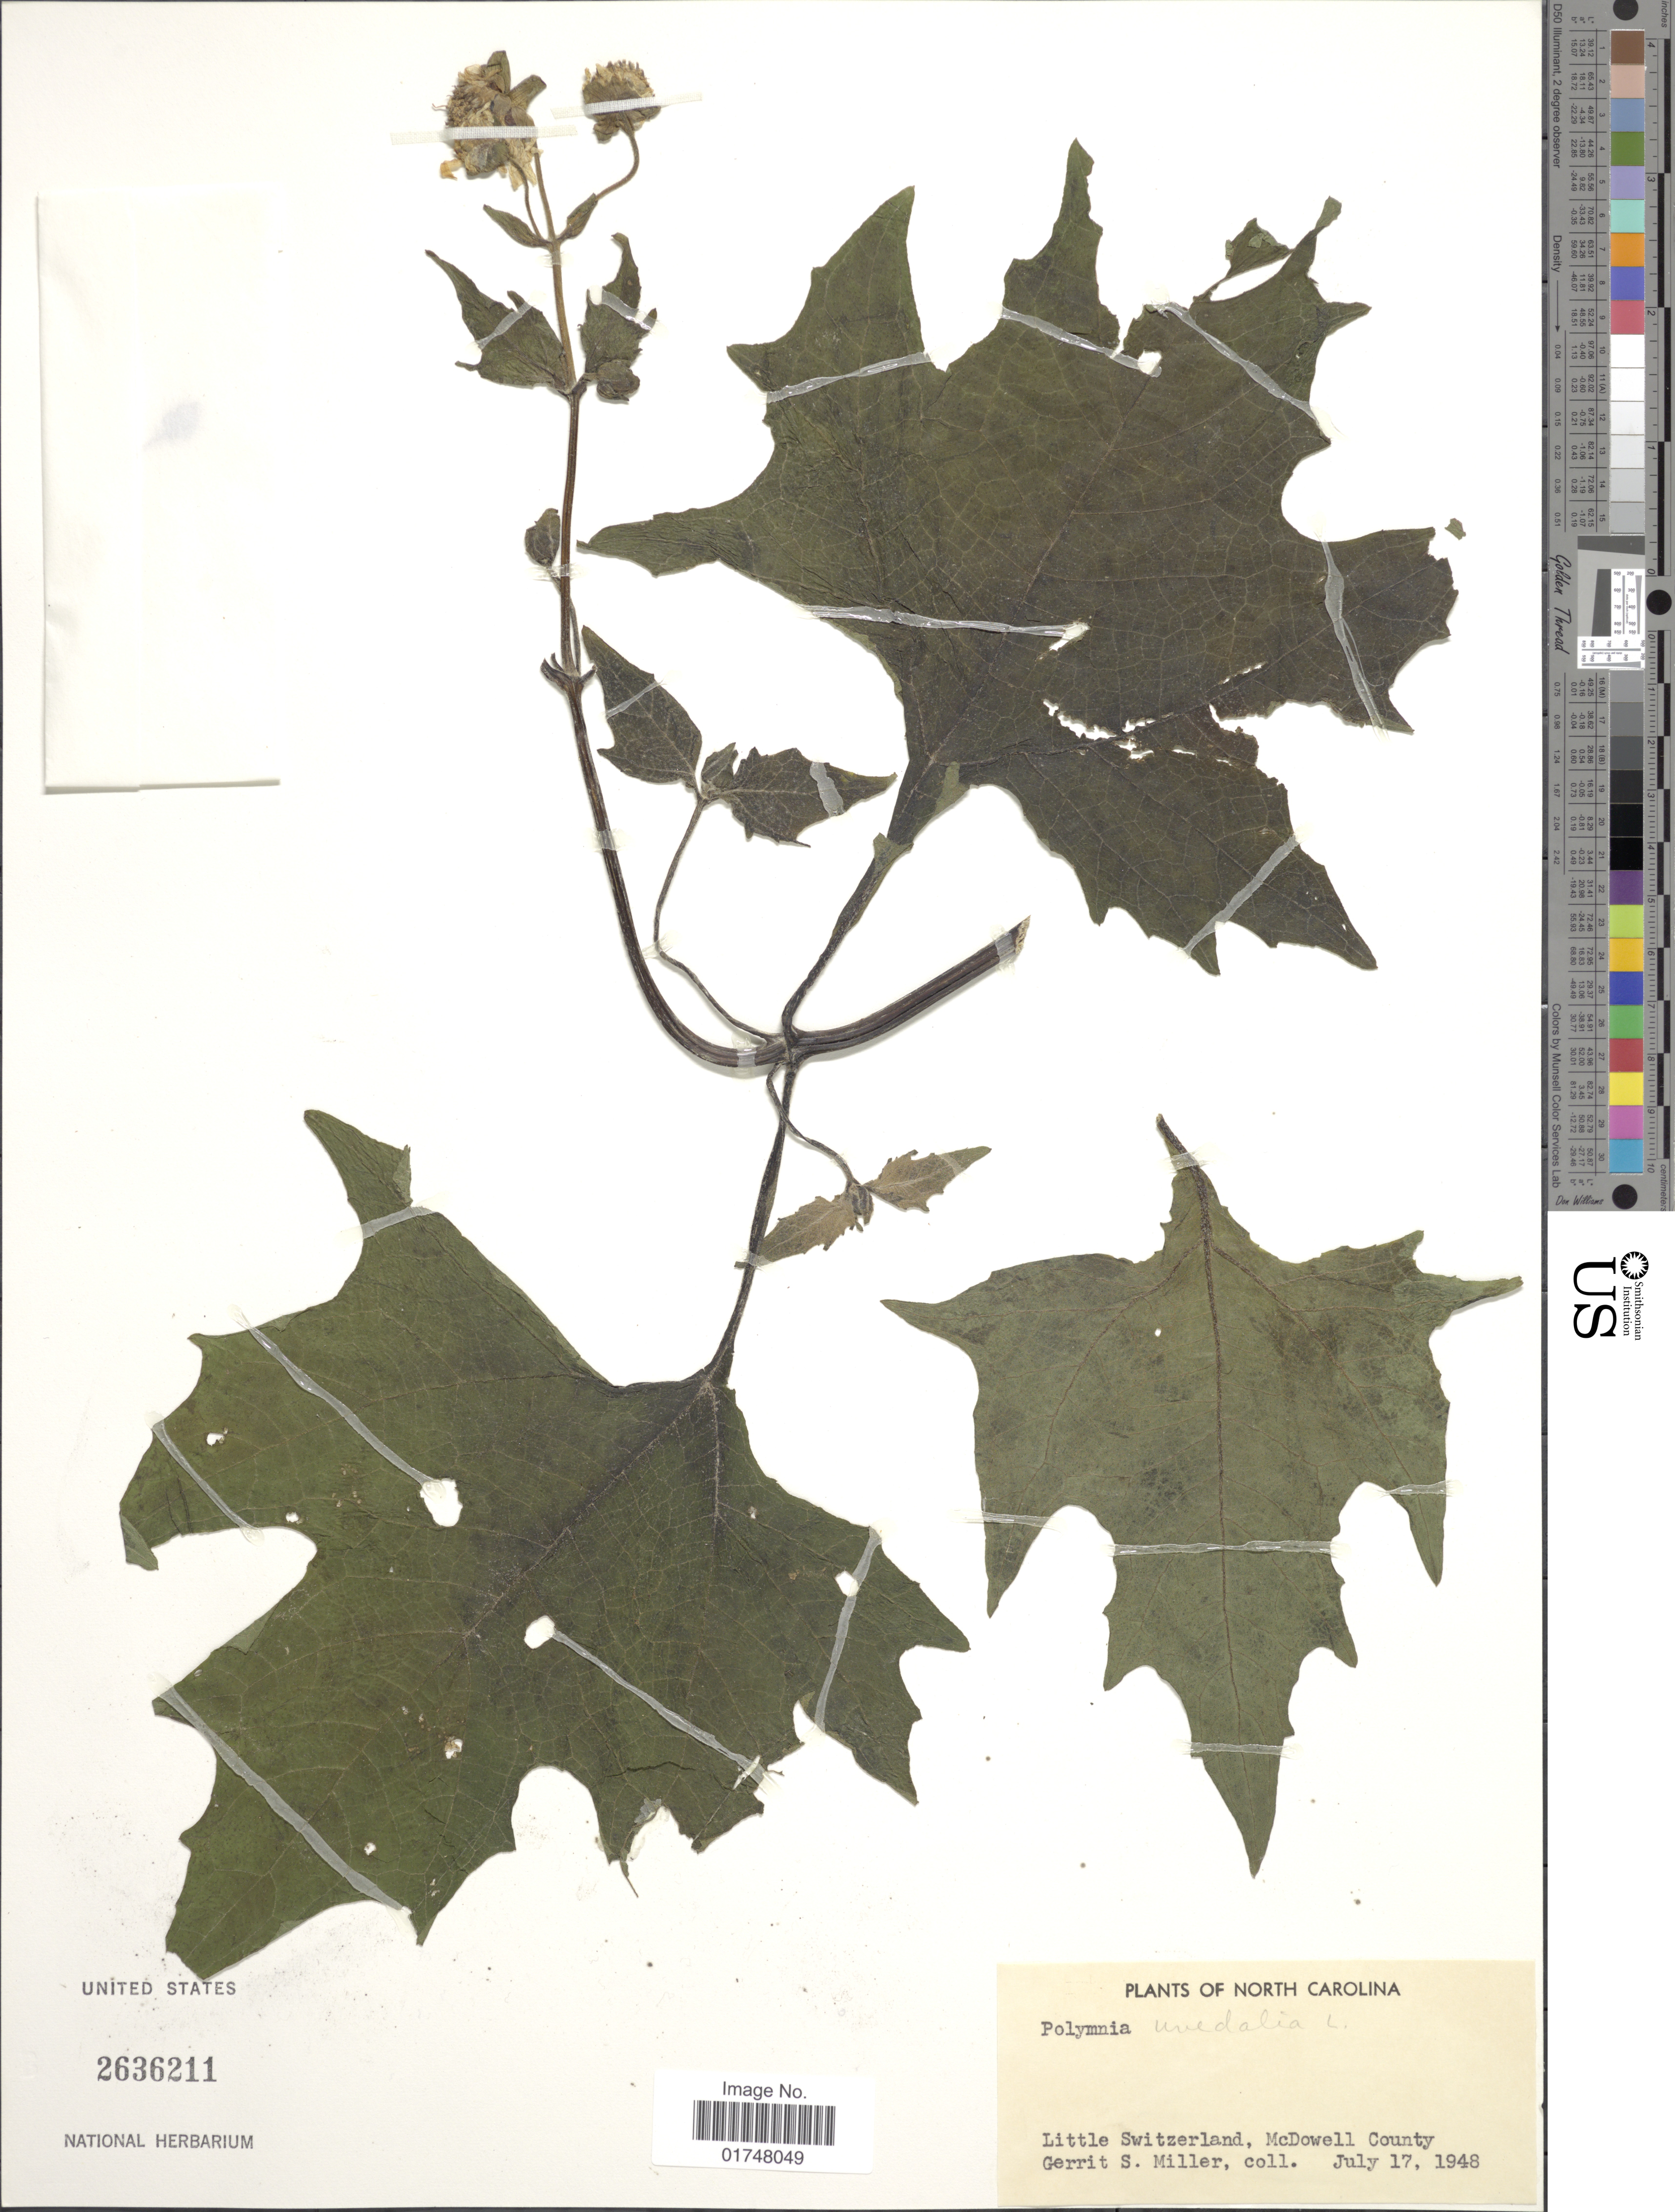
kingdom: Plantae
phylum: Tracheophyta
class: Magnoliopsida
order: Asterales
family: Asteraceae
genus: Smallanthus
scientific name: Smallanthus uvedalia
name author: (L.) Mack. ex Mack.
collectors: G. S. Miller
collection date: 1948-07-17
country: United States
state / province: North Carolina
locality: Little Switzerland, McDowell County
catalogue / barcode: US 2636211